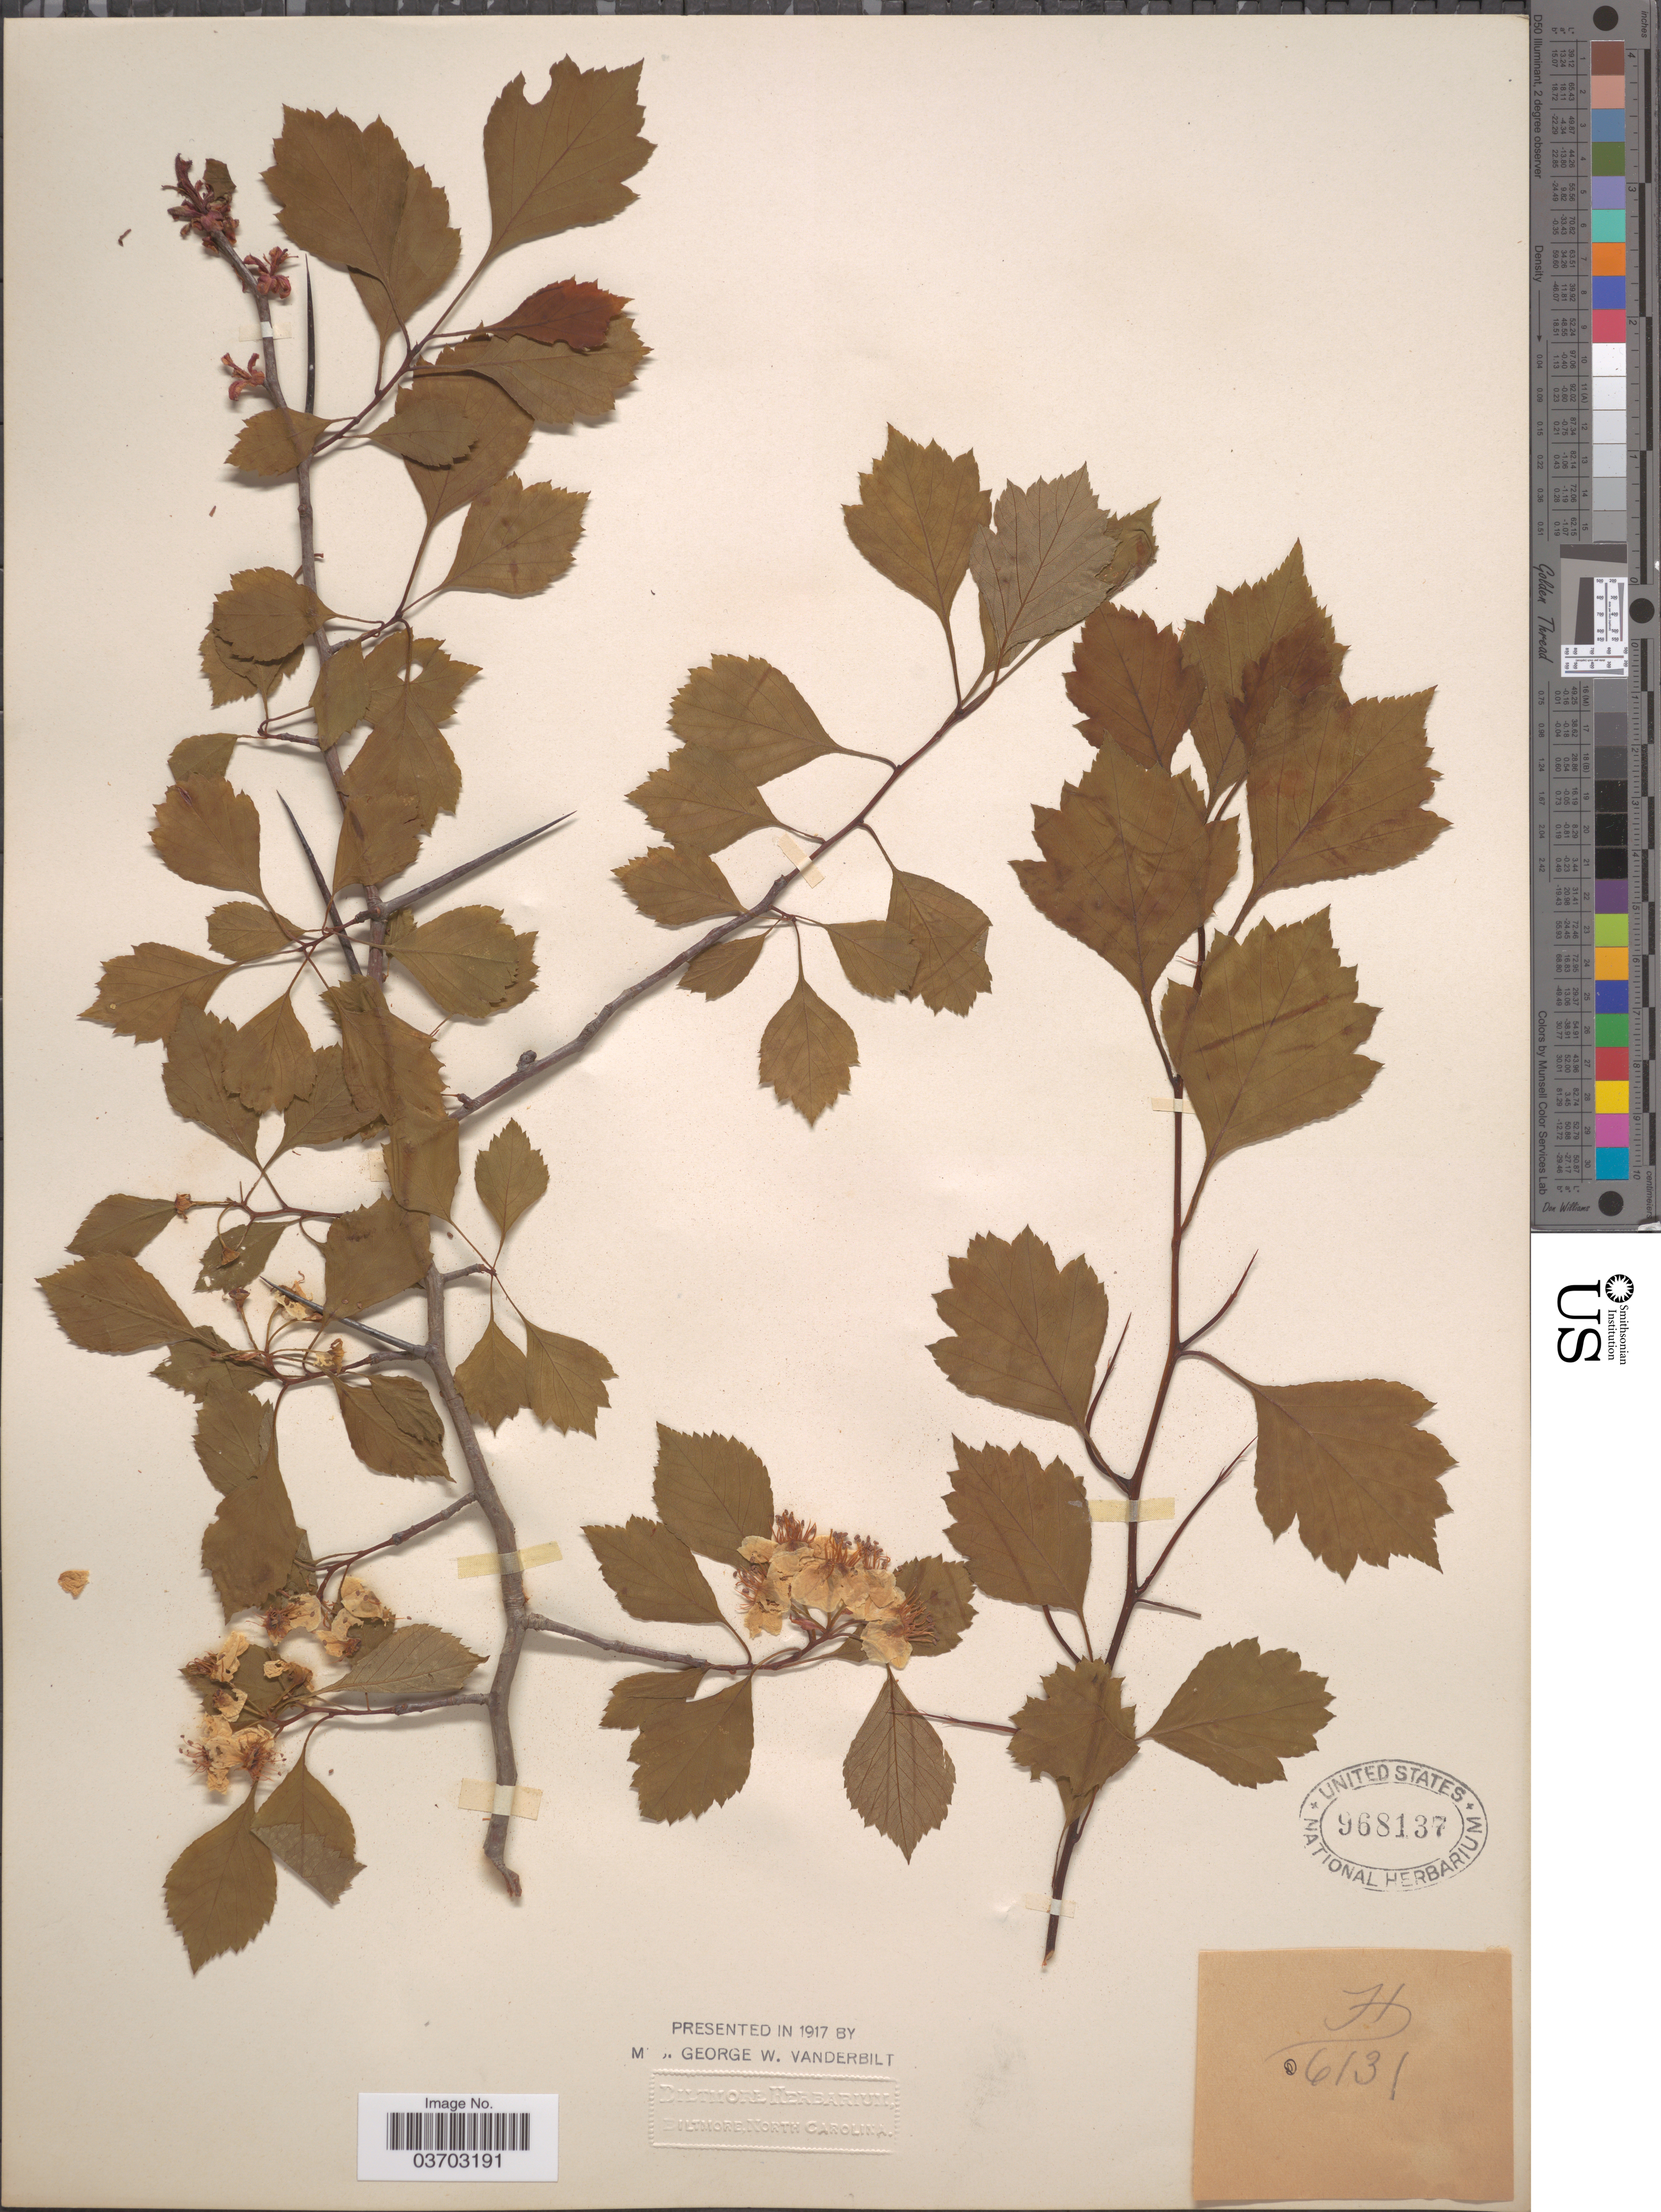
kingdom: Plantae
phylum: Tracheophyta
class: Magnoliopsida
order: Rosales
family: Rosaceae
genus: Crataegus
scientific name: Crataegus sp.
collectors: ex herb. Biltmore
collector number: H6131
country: United States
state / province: North Carolina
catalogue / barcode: US 968137